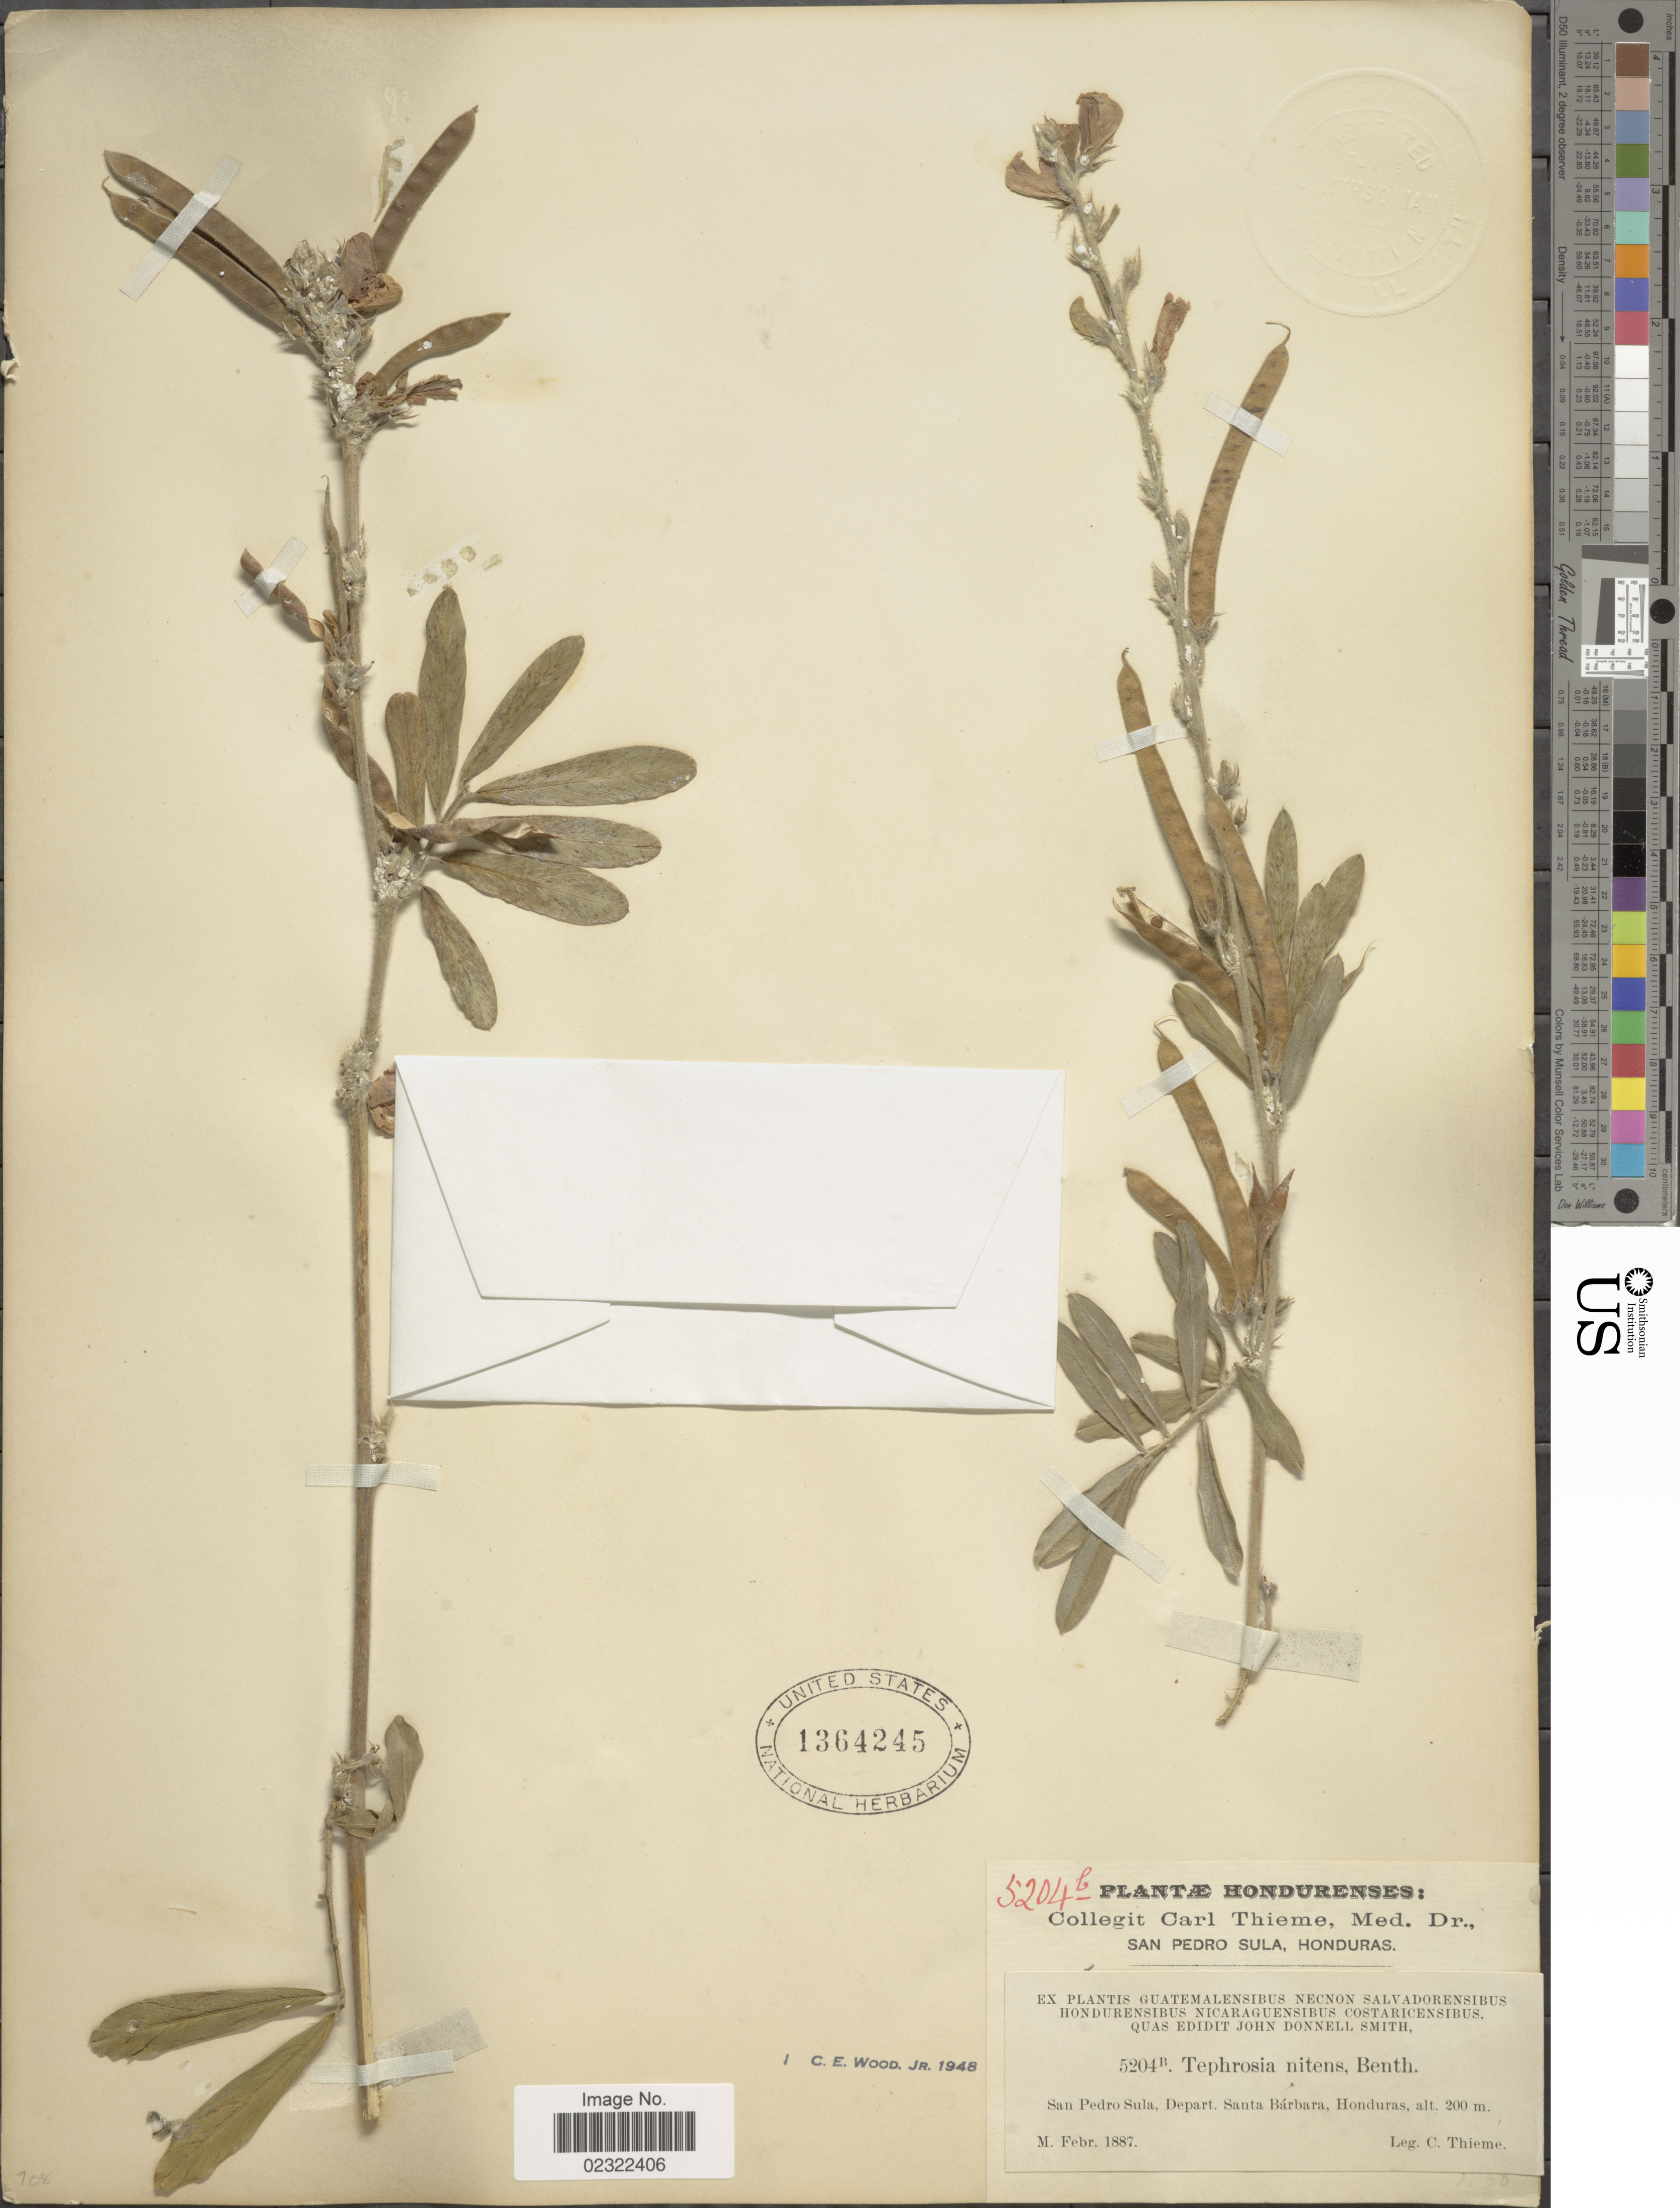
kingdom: Plantae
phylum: Tracheophyta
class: Magnoliopsida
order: Fabales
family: Fabaceae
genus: Tephrosia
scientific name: Tephrosia nitens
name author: Benth.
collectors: C. Thieme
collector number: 5204B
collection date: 1887-02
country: Honduras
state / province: Santa Bárbara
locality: San Pedro Sula, Depart, Santa Barbara, Honduras.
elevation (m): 200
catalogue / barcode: US 1364245